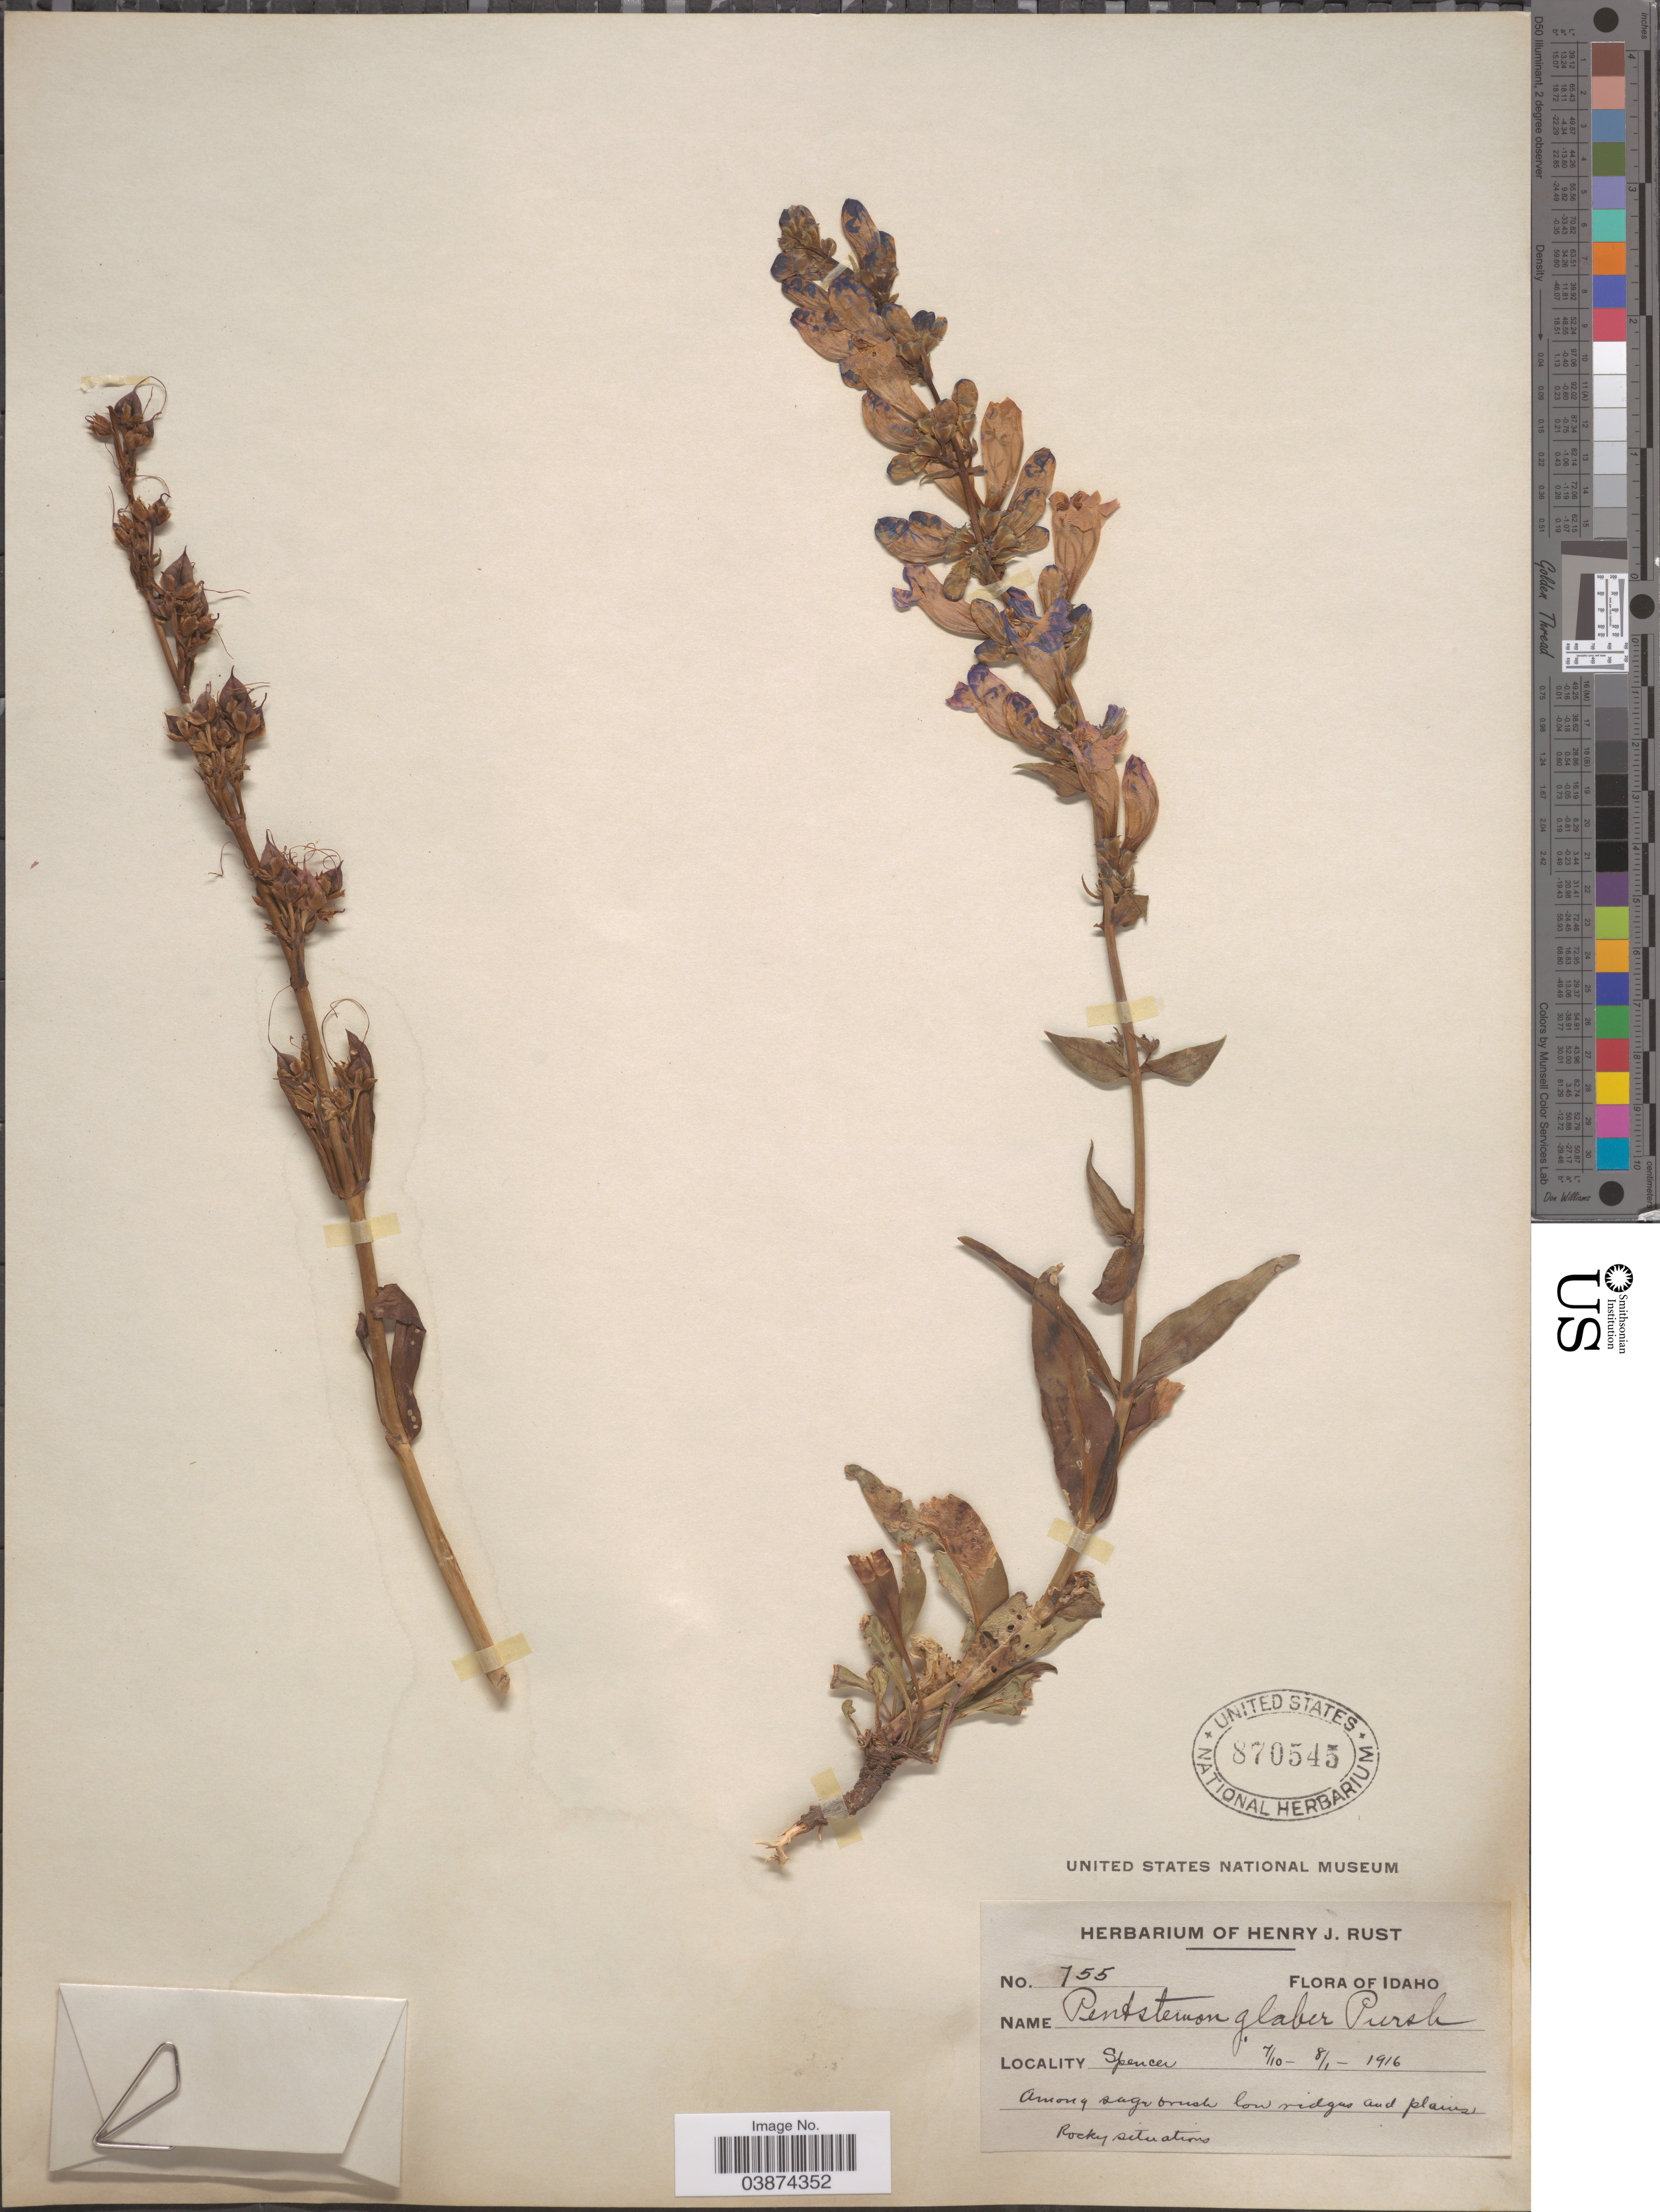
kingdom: Plantae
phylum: Tracheophyta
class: Magnoliopsida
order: Lamiales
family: Plantaginaceae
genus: Penstemon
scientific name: Penstemon cyaneus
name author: Pennell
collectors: ex herb. Henry J. Rust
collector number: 755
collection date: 1916-07-10/1916-08-01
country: United States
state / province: Idaho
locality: Spencer.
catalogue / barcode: US 870545